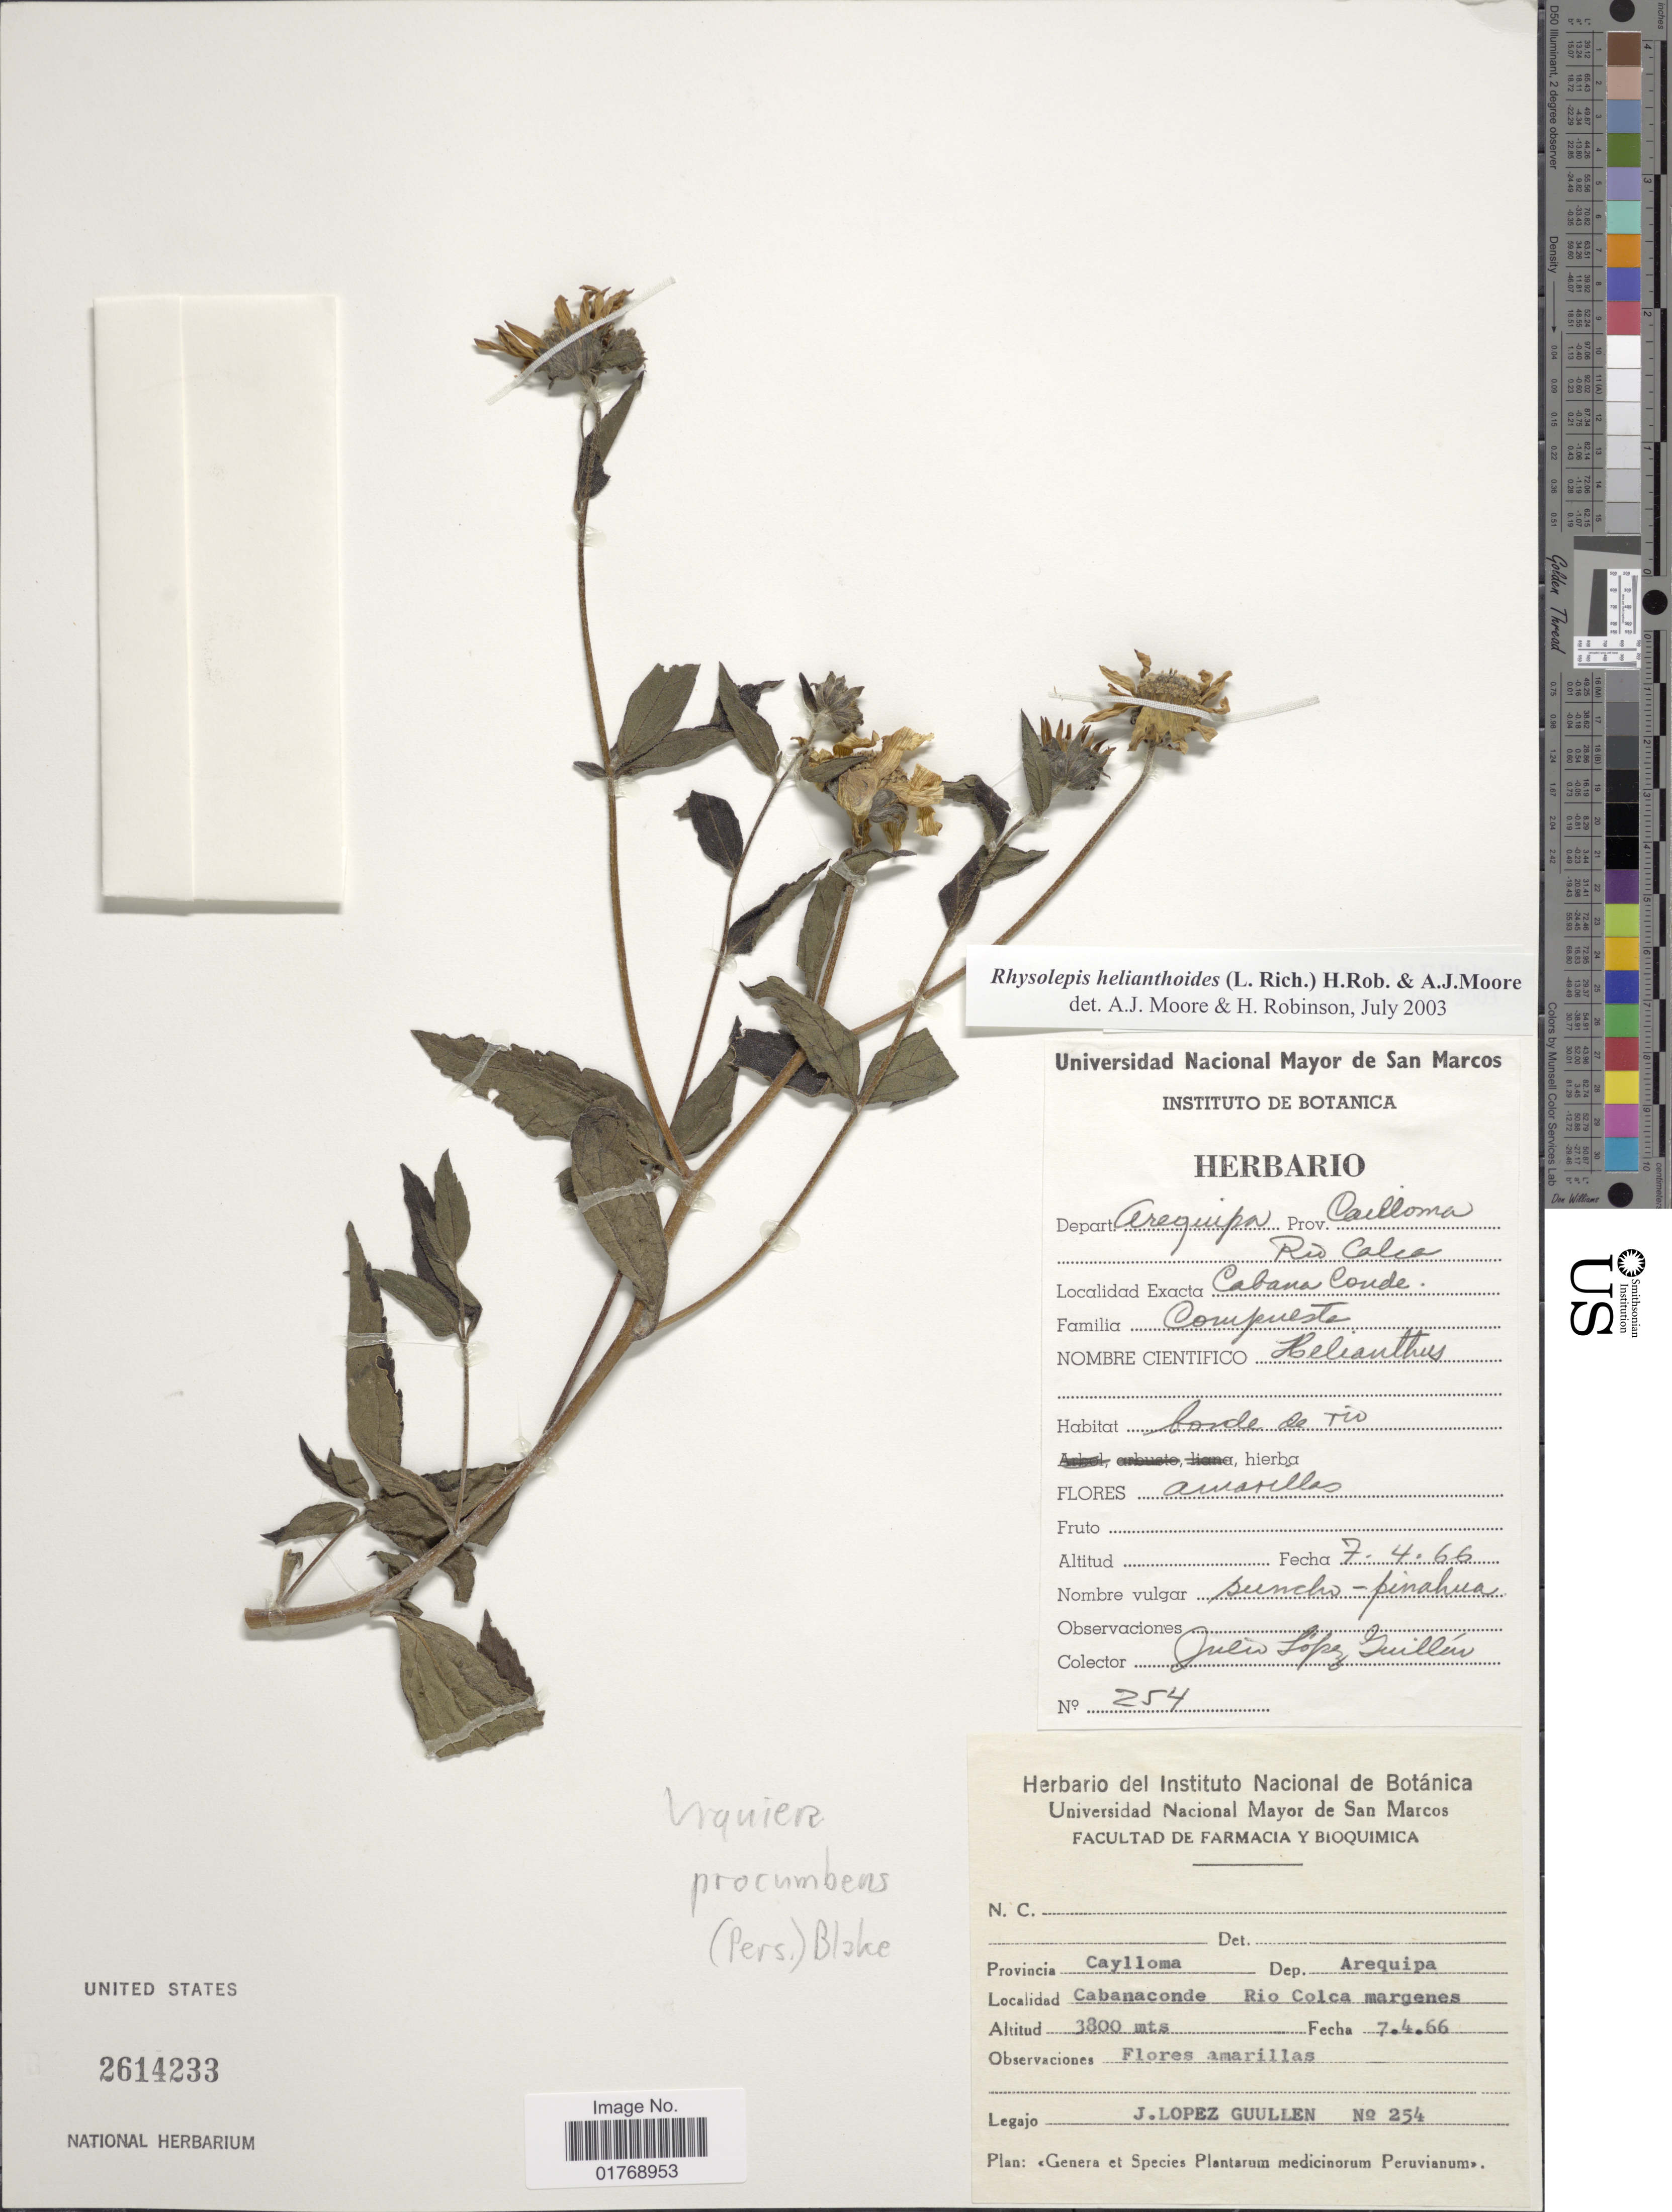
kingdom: Plantae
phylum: Tracheophyta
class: Magnoliopsida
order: Asterales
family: Asteraceae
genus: Viguiera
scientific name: Viguiera procumbens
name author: (Pers.) S.F. Blake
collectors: J. López Guillén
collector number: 254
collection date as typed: Transcribed d/m/y: 7/4/66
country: Peru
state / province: Arequipa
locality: Provincia Caylloma. Dep. Arequipa. Cabanaconde Rio Colca margenes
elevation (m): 3800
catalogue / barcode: US 2614233